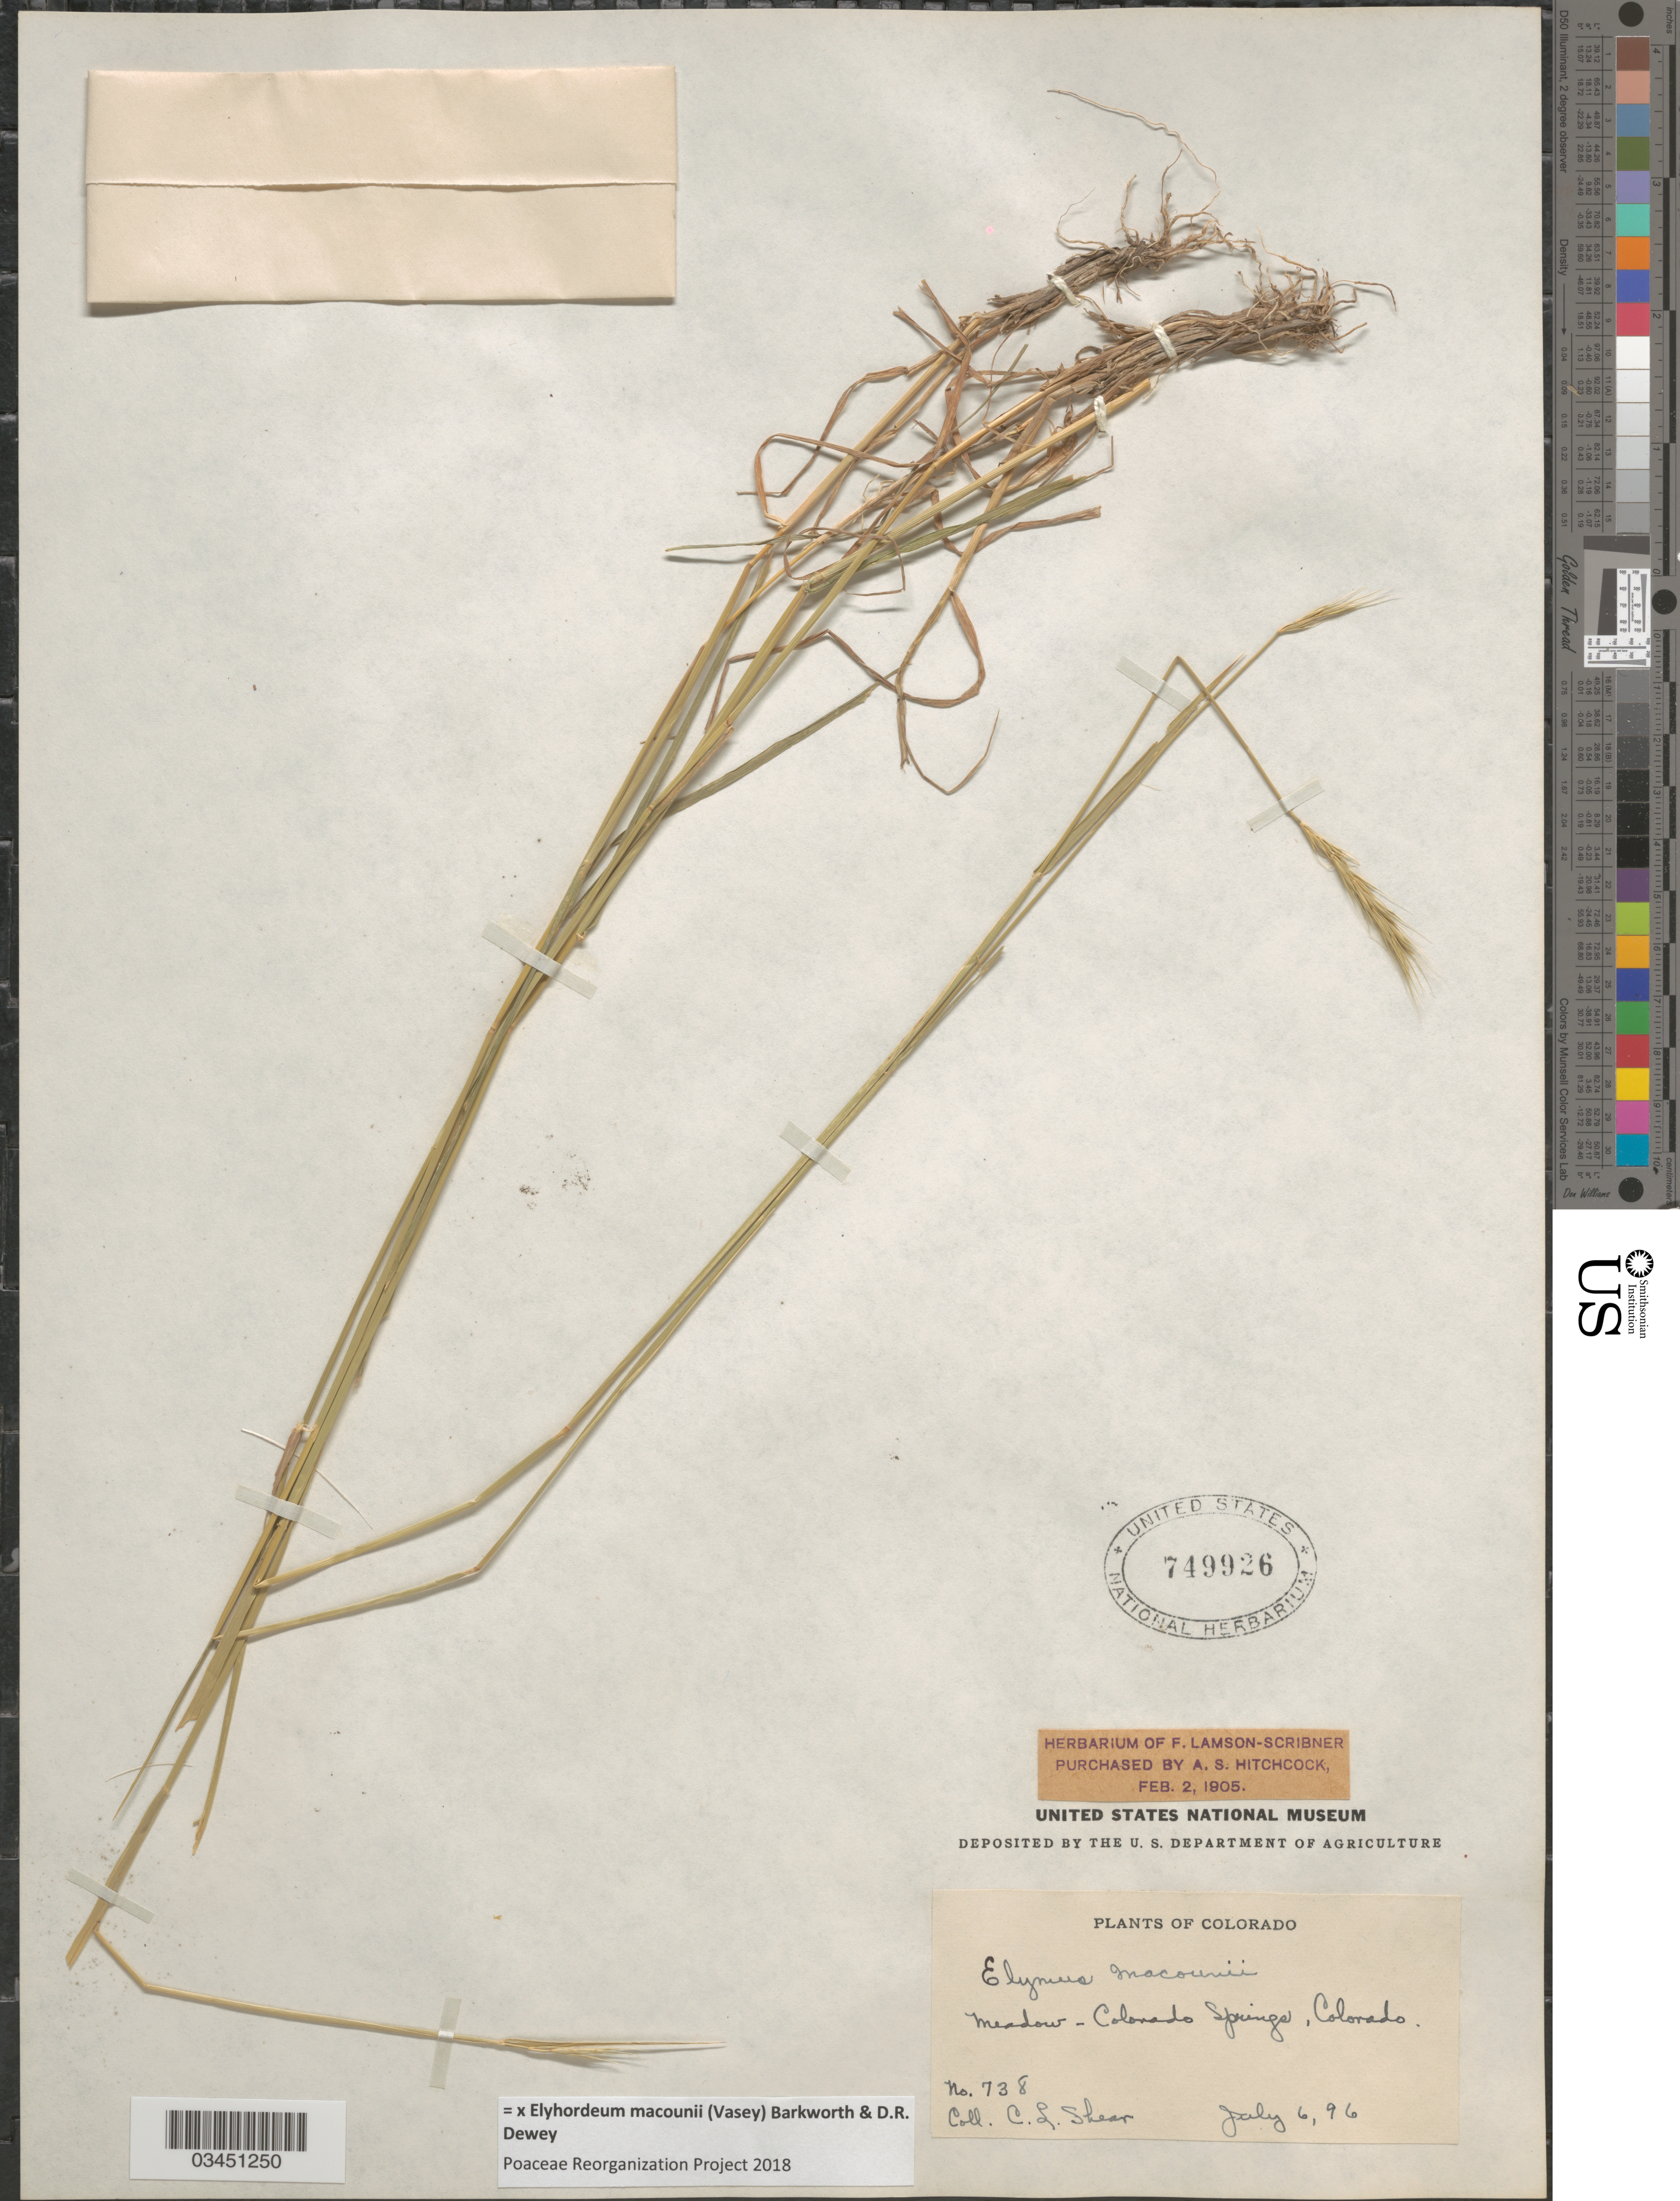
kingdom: Plantae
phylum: Tracheophyta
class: Liliopsida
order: Poales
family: Poaceae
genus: Elyhordeum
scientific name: x Elyhordeum macounii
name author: (Vasey) Barkworth & Dewey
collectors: C. L. Shear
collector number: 738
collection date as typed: Transcribed d/m/y: 6/7/96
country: United States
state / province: Colorado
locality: Meadow - Colorado Springs.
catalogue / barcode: US 749926